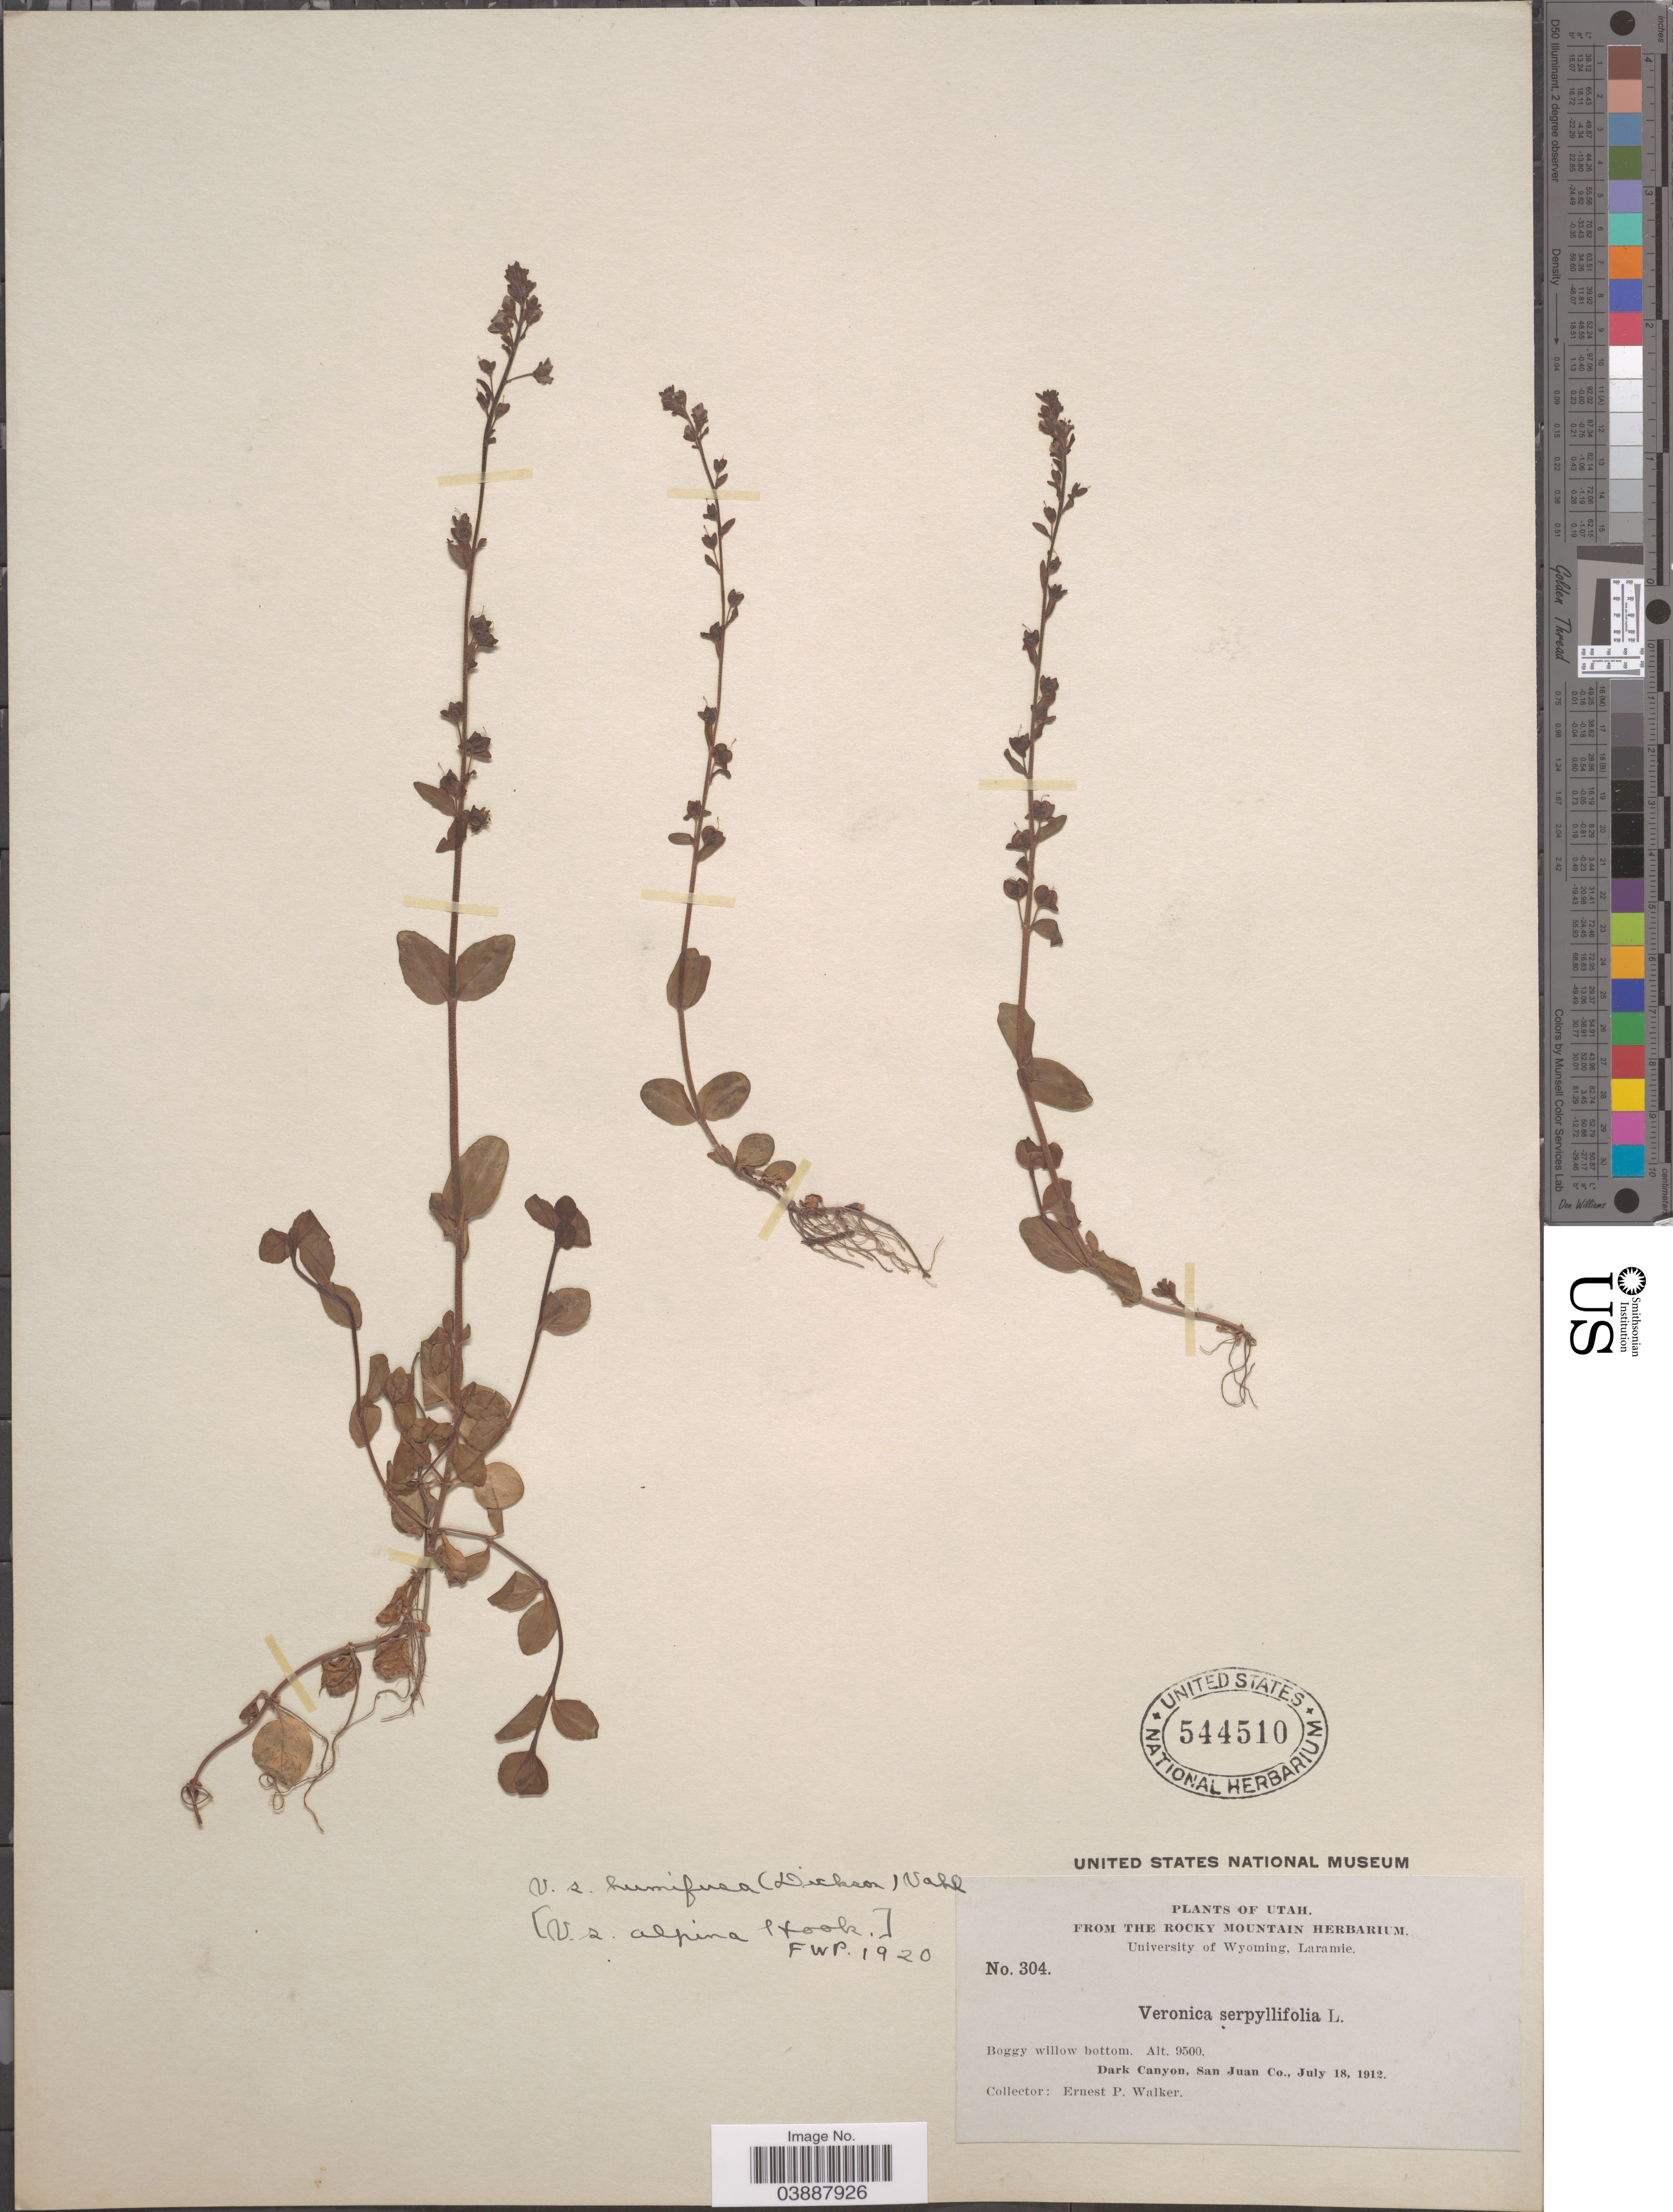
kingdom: Plantae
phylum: Tracheophyta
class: Magnoliopsida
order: Lamiales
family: Plantaginaceae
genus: Veronica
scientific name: Veronica serpyllifolia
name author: L.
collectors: E. P. Walker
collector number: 304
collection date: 1912-07-18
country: United States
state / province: Utah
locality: Boggy willow bottom. Dark Canyon, San Juan Co.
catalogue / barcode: US 544510